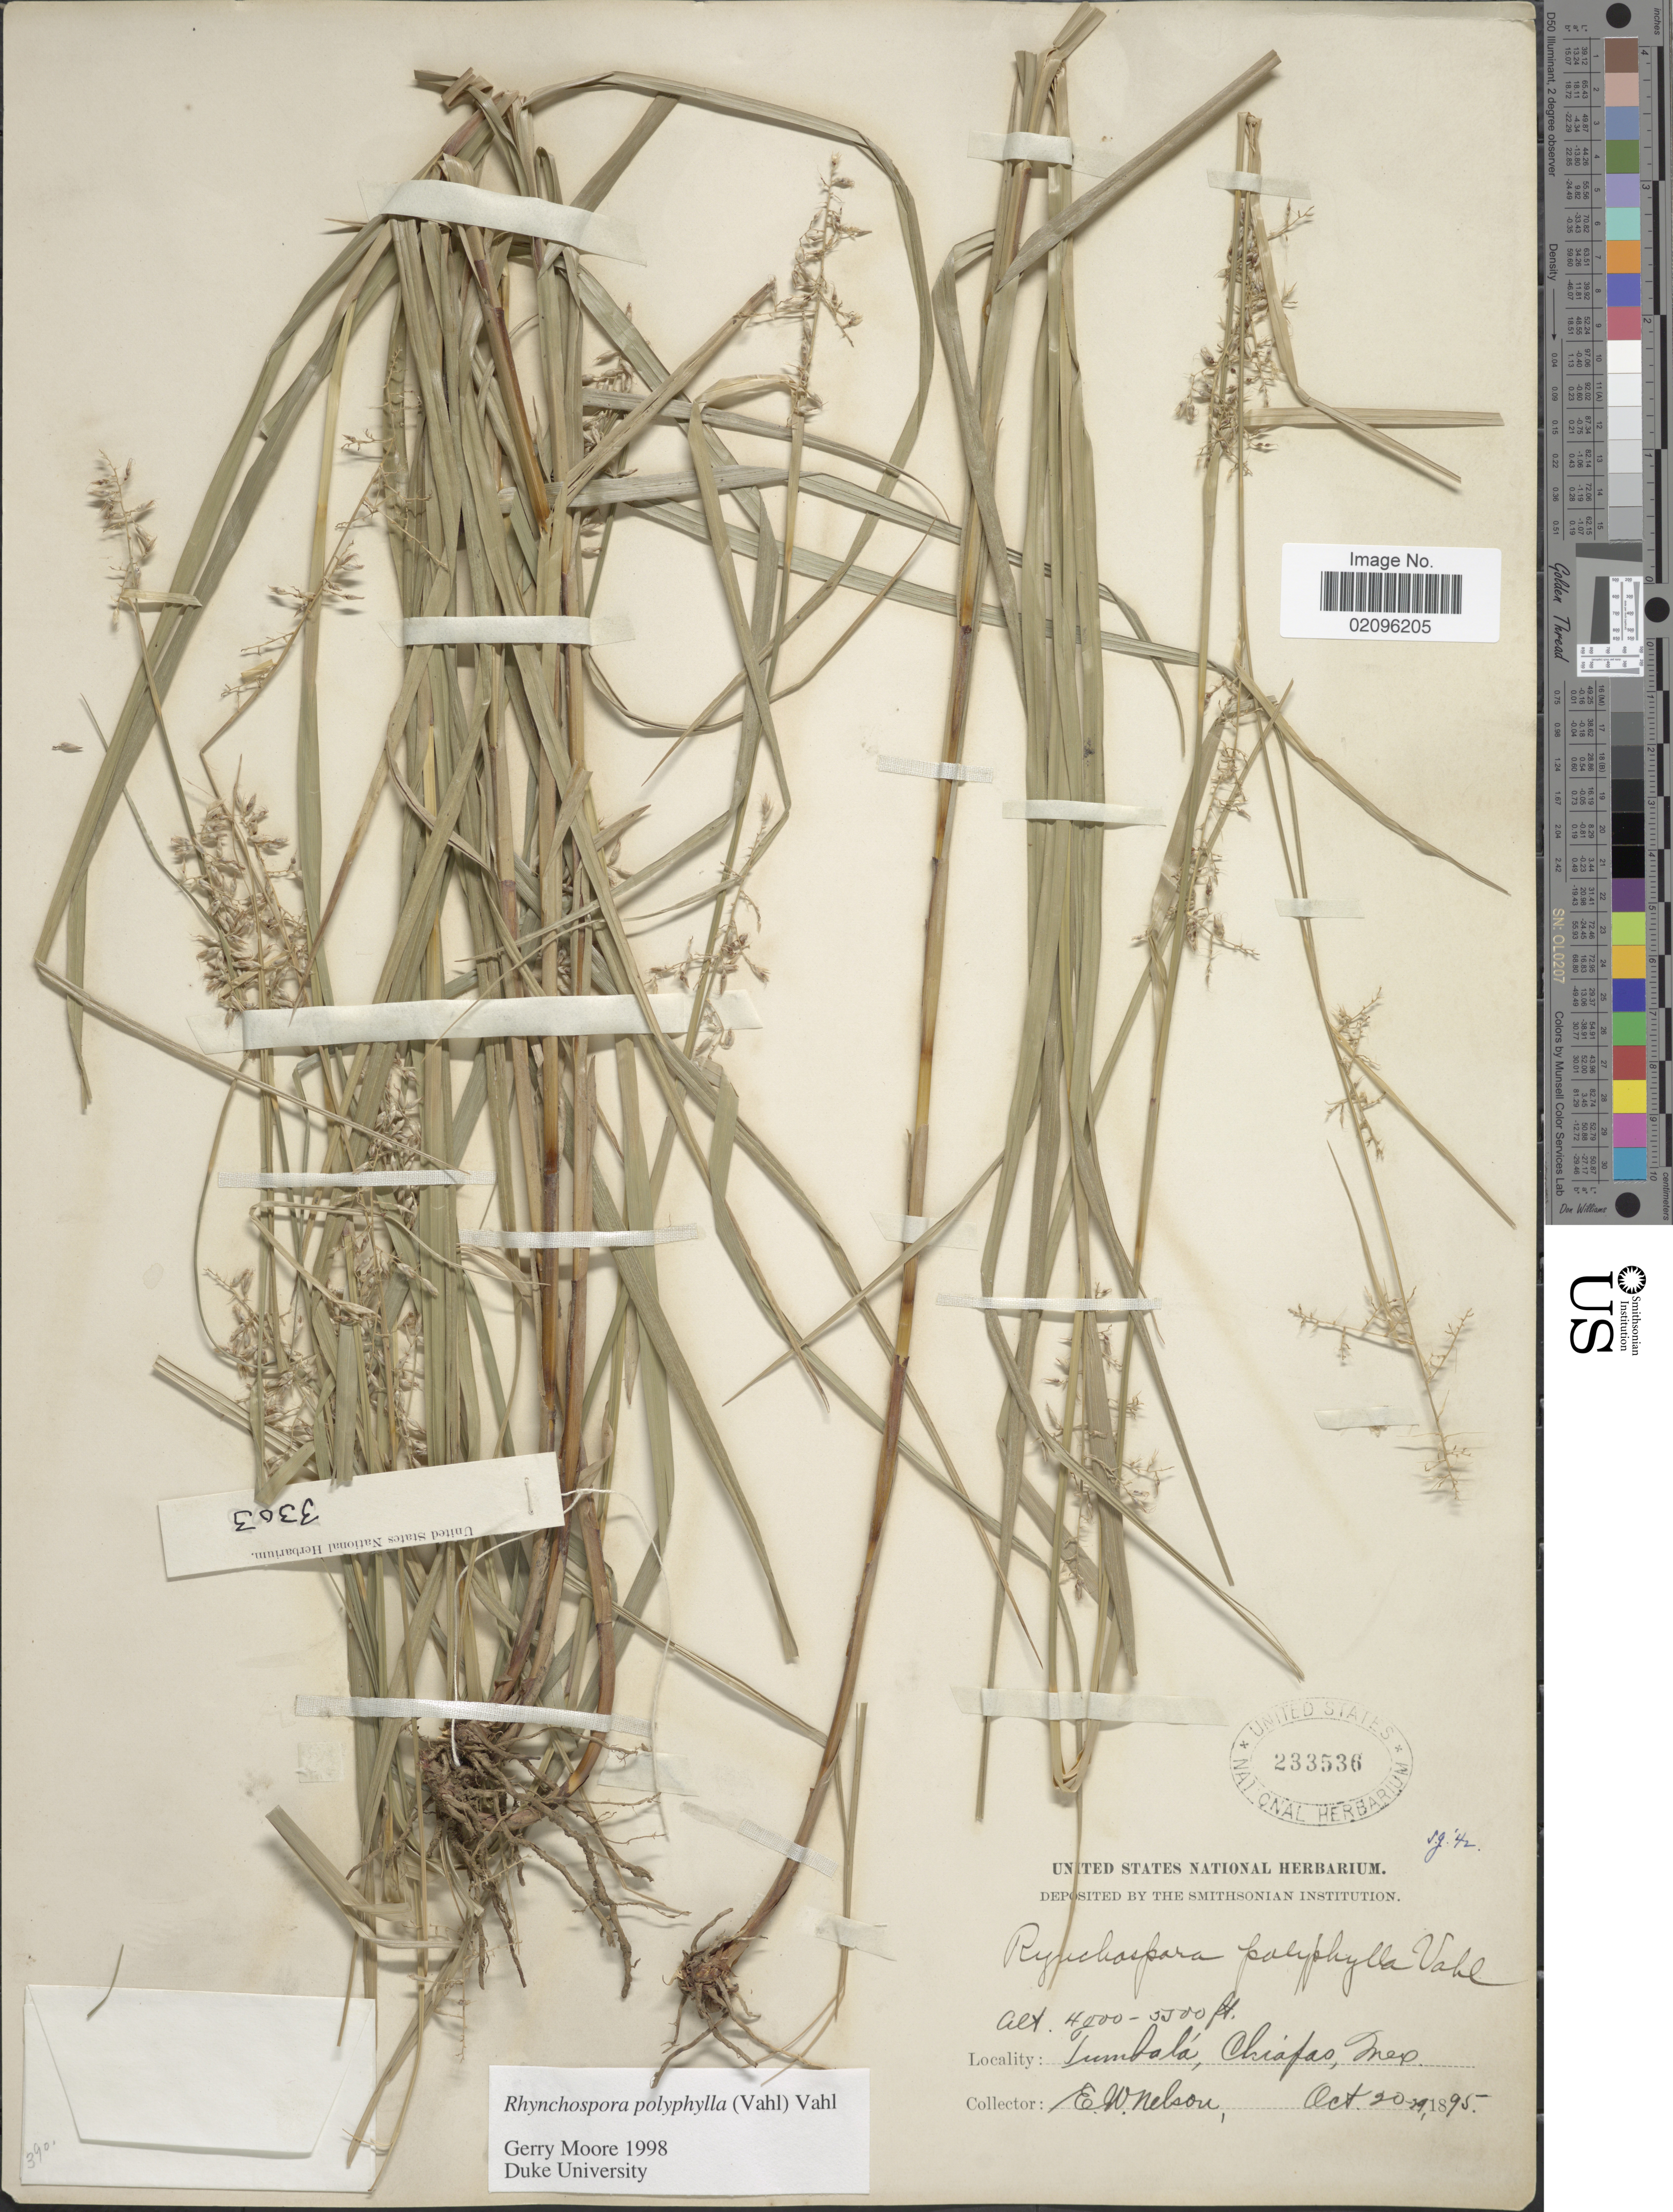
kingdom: Plantae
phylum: Tracheophyta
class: Liliopsida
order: Poales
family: Cyperaceae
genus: Rhynchospora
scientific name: Rhynchospora polyphylla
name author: (Vahl) Vahl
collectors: E. W. Nelson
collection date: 1895-10-20/1895-10-29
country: Mexico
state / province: Chiapas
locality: Tumbala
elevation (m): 1219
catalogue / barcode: US 233536